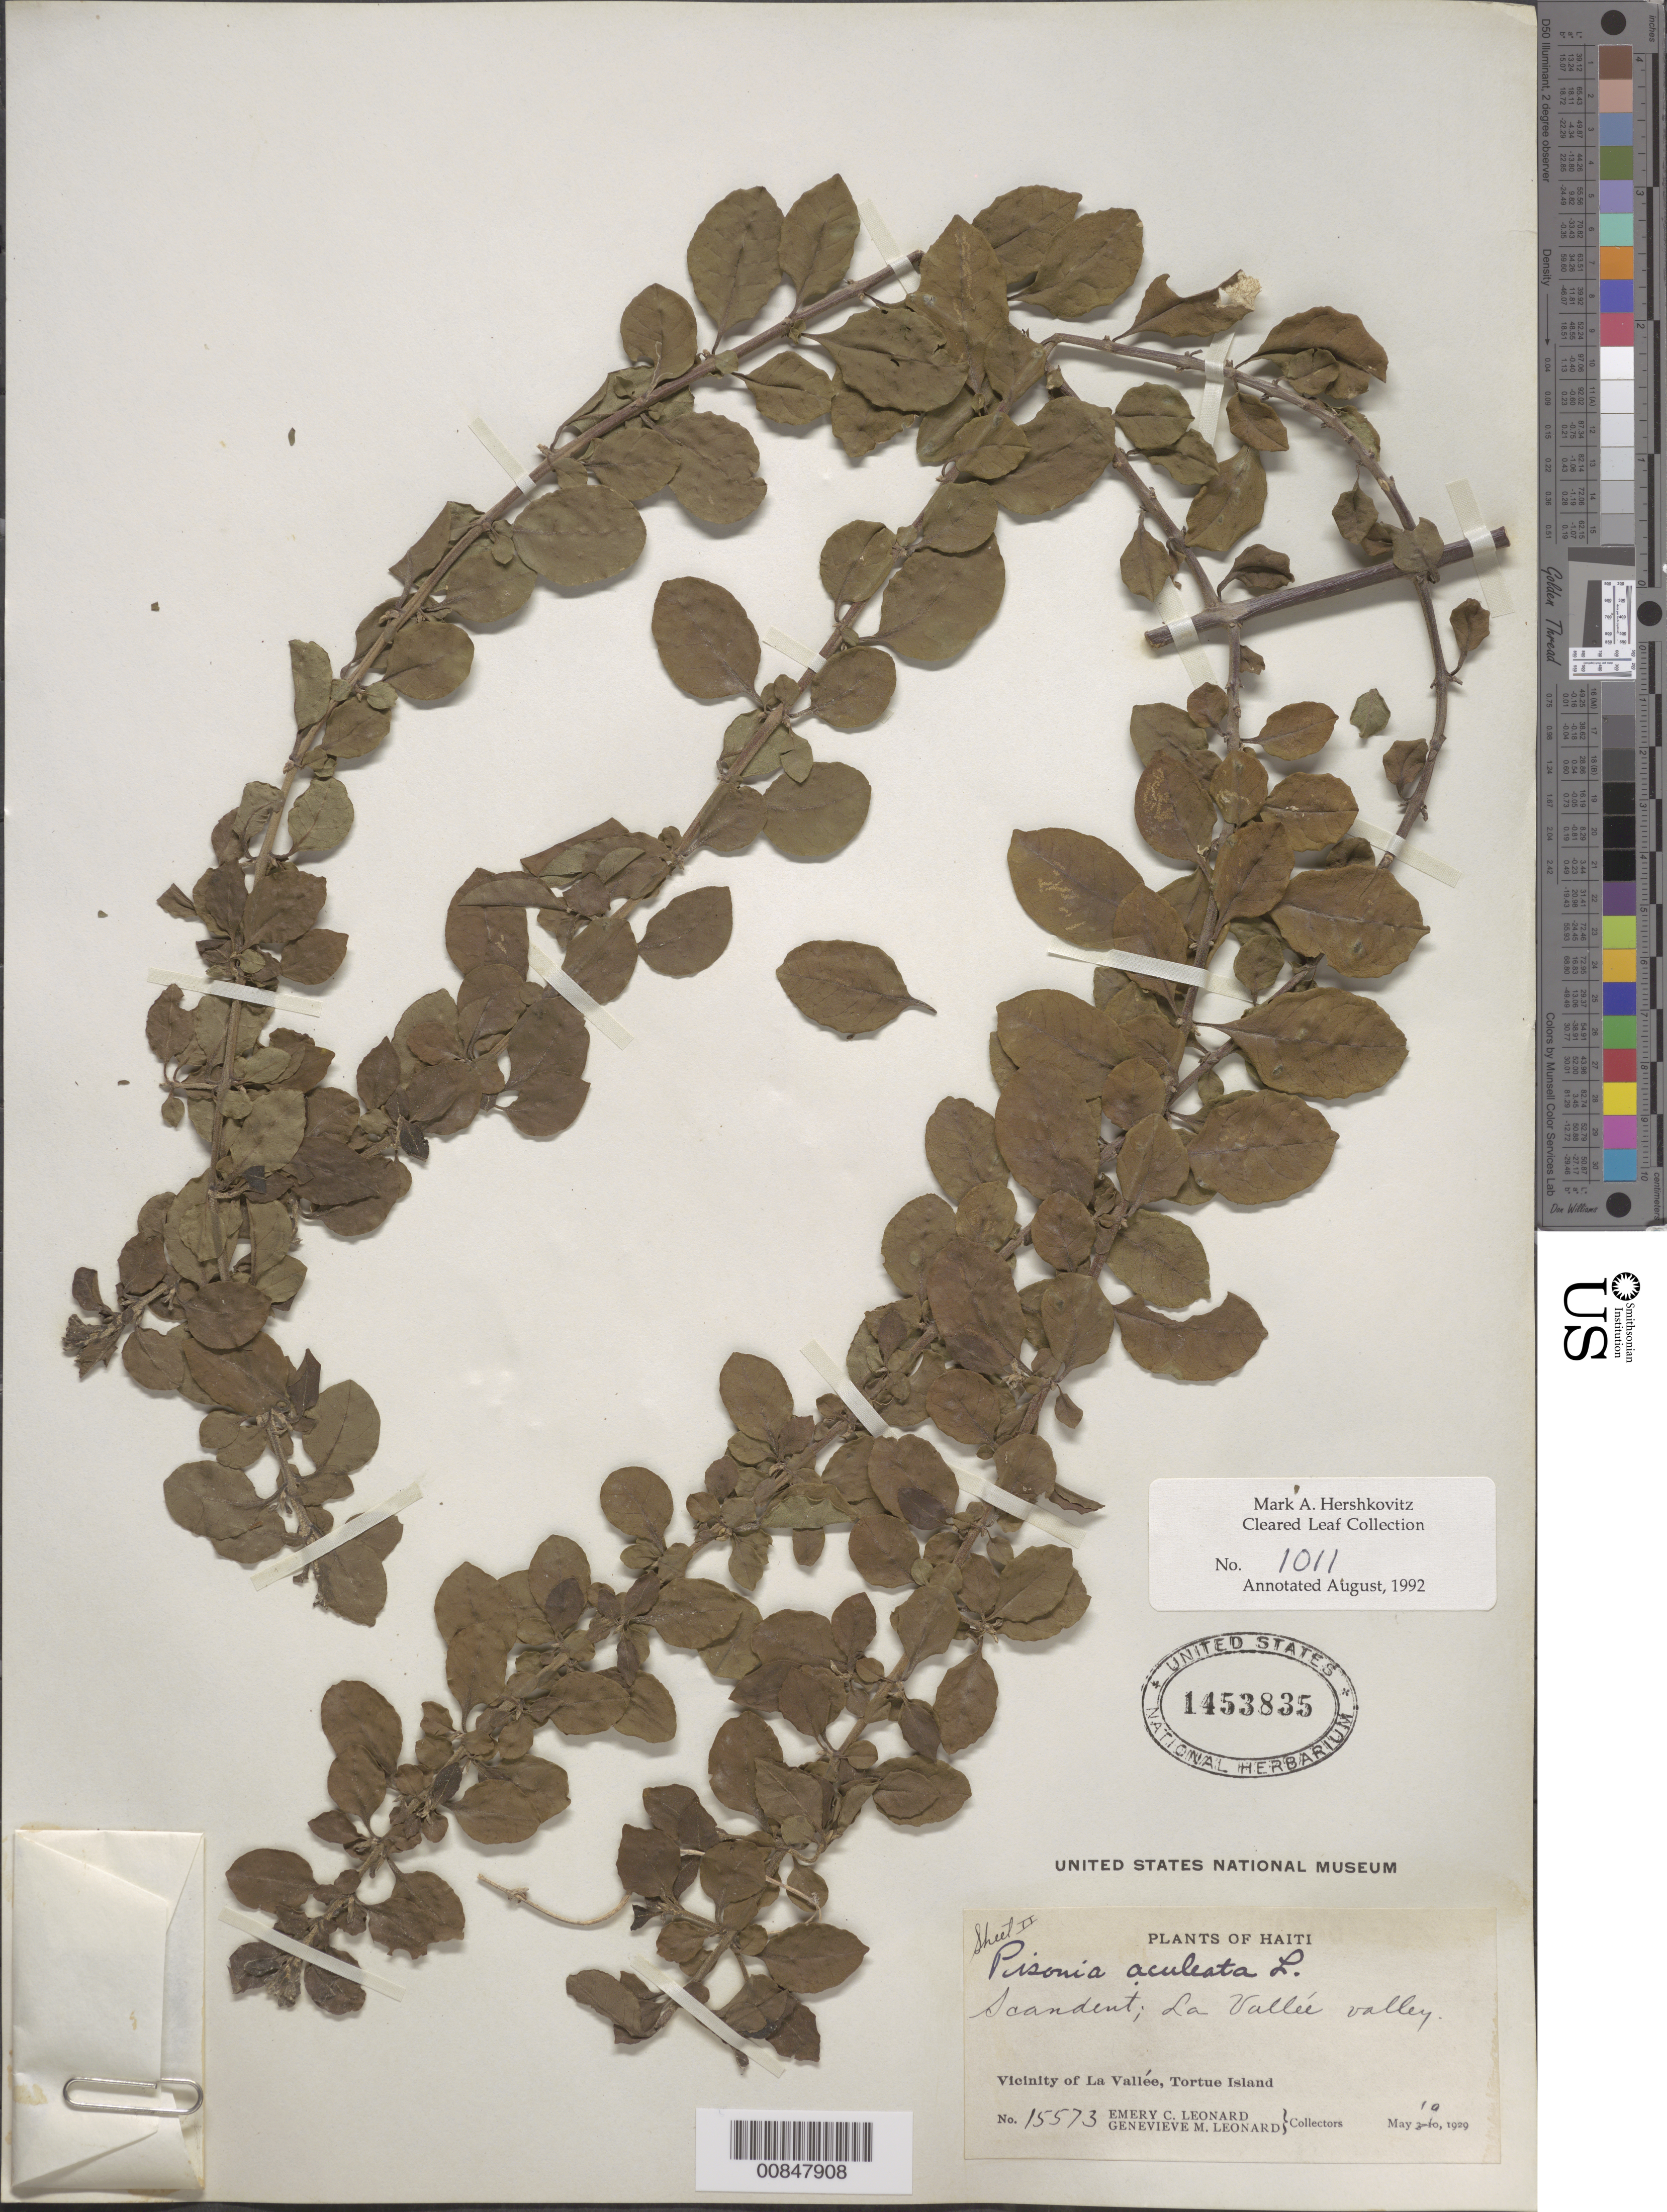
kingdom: Plantae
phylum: Tracheophyta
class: Magnoliopsida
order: Caryophyllales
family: Nyctaginaceae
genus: Pisonia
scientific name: Pisonia aculeata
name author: L.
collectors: E. C. Leonard & G. M. Leonard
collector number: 15573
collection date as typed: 10 May 1929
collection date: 1929-05-10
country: Haiti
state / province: Nord-Óuest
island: Île de la Tortue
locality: Vicinity of La Vallée, Tortue Island. La Vallée Valley.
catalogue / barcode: US 1453835